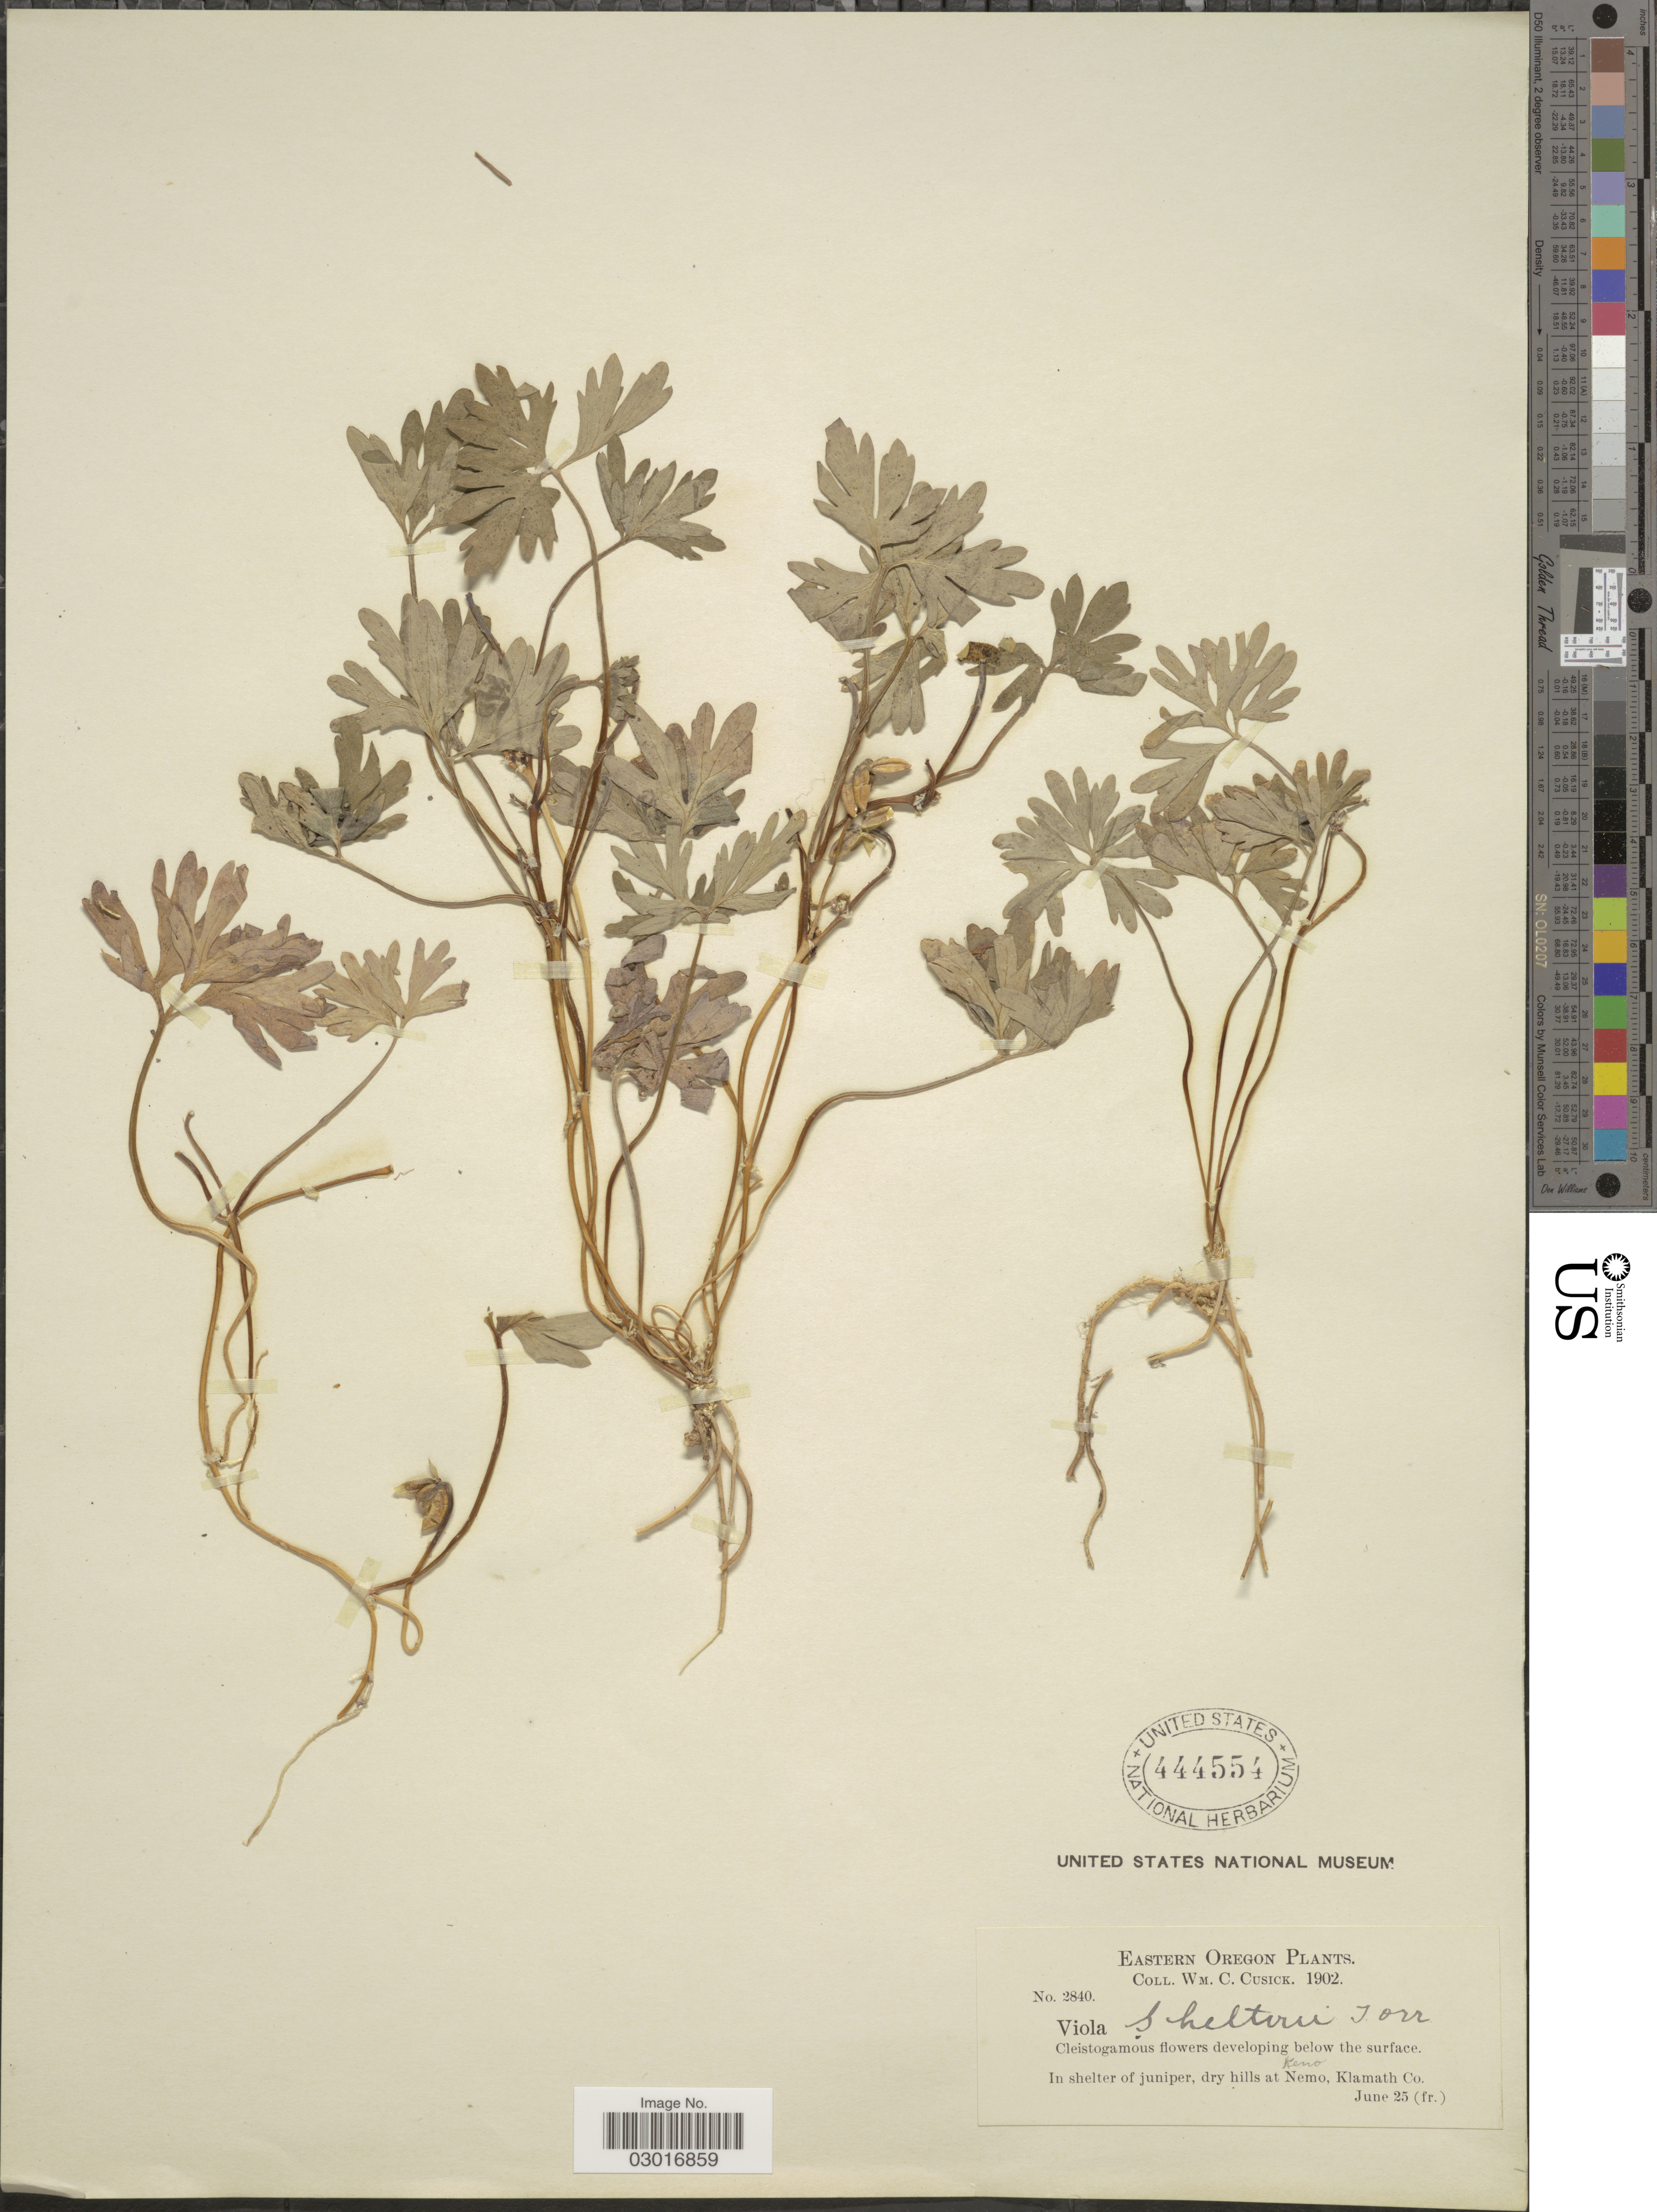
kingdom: Plantae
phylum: Tracheophyta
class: Magnoliopsida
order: Malpighiales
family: Violaceae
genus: Viola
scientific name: Viola sheltonii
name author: Torr.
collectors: W. C. Cusick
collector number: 2840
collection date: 1902-06-25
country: United States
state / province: Oregon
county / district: Klamath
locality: Eastern Oregon. Dry hills at Nemo, Keno, Klamath Co.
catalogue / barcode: US 444554